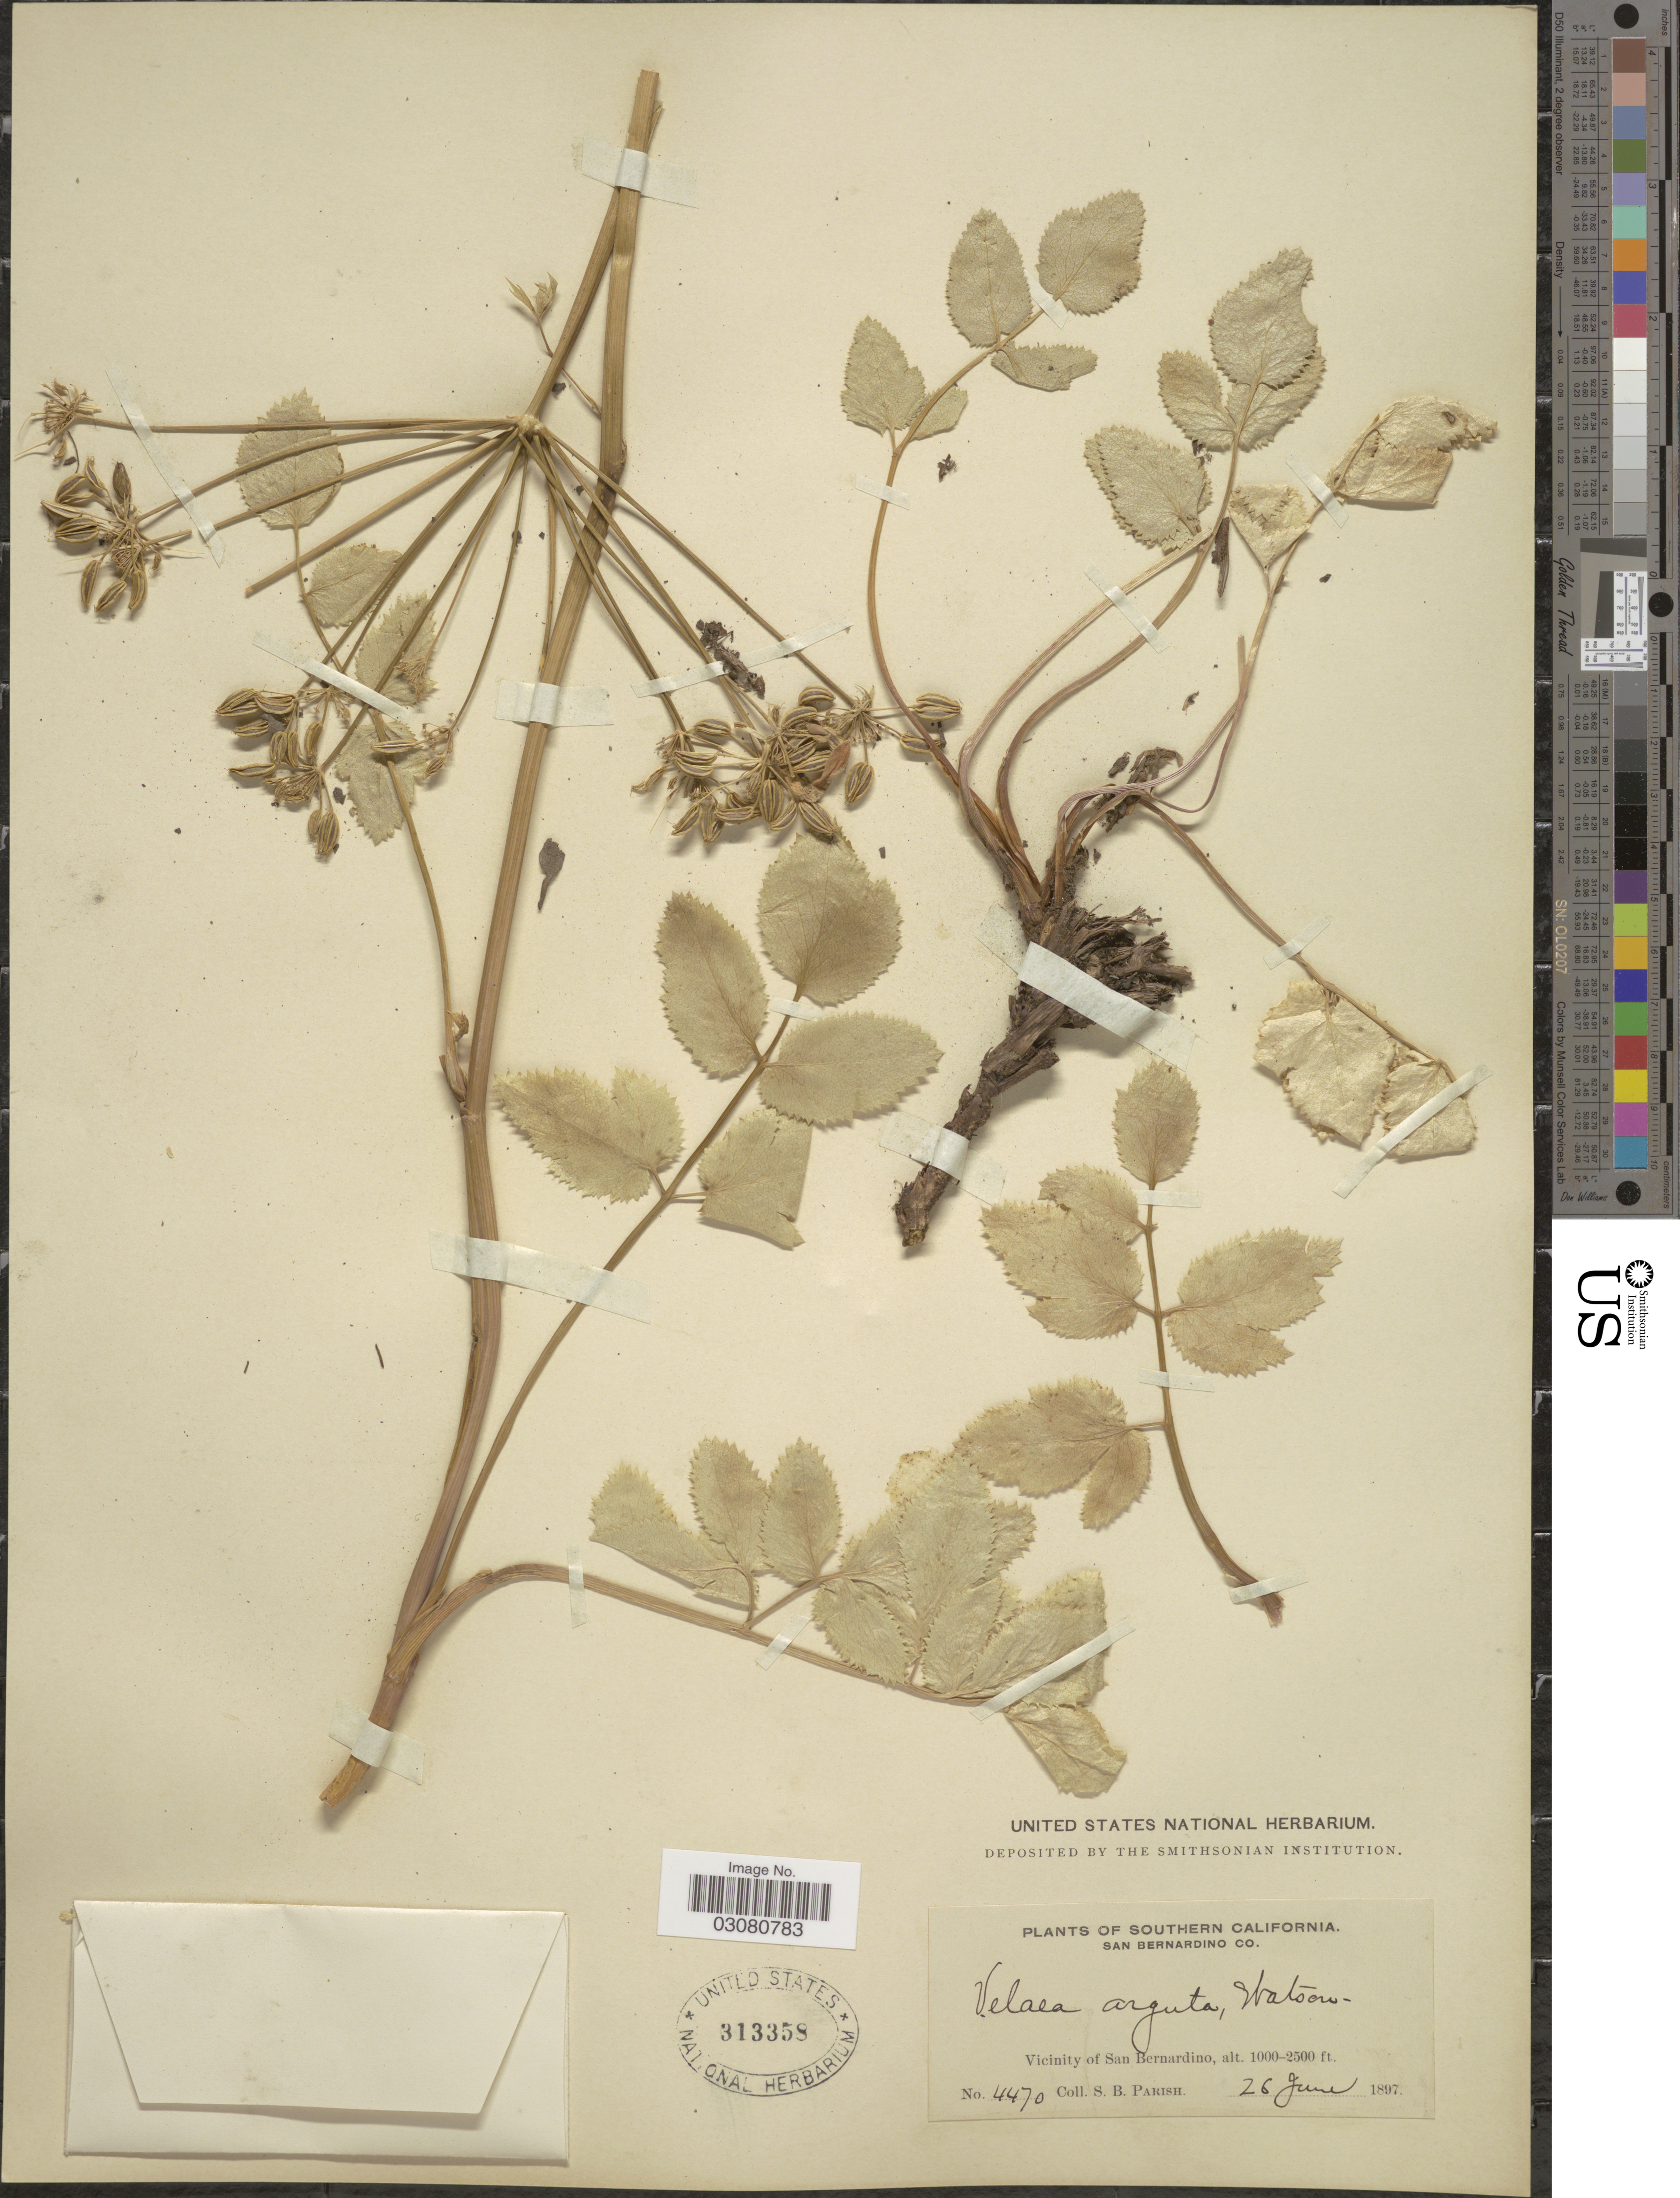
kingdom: Plantae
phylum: Tracheophyta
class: Magnoliopsida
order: Apiales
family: Apiaceae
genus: Tauschia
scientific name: Tauschia arguta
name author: (Torr.) J.F. Macbr.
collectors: S. B. Parish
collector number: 4470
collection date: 1897-06-26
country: United States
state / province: California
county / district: San Bernardino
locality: Southern California. San Bernardino Co. Vicinity of San Bernardino.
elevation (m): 305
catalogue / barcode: US 313358